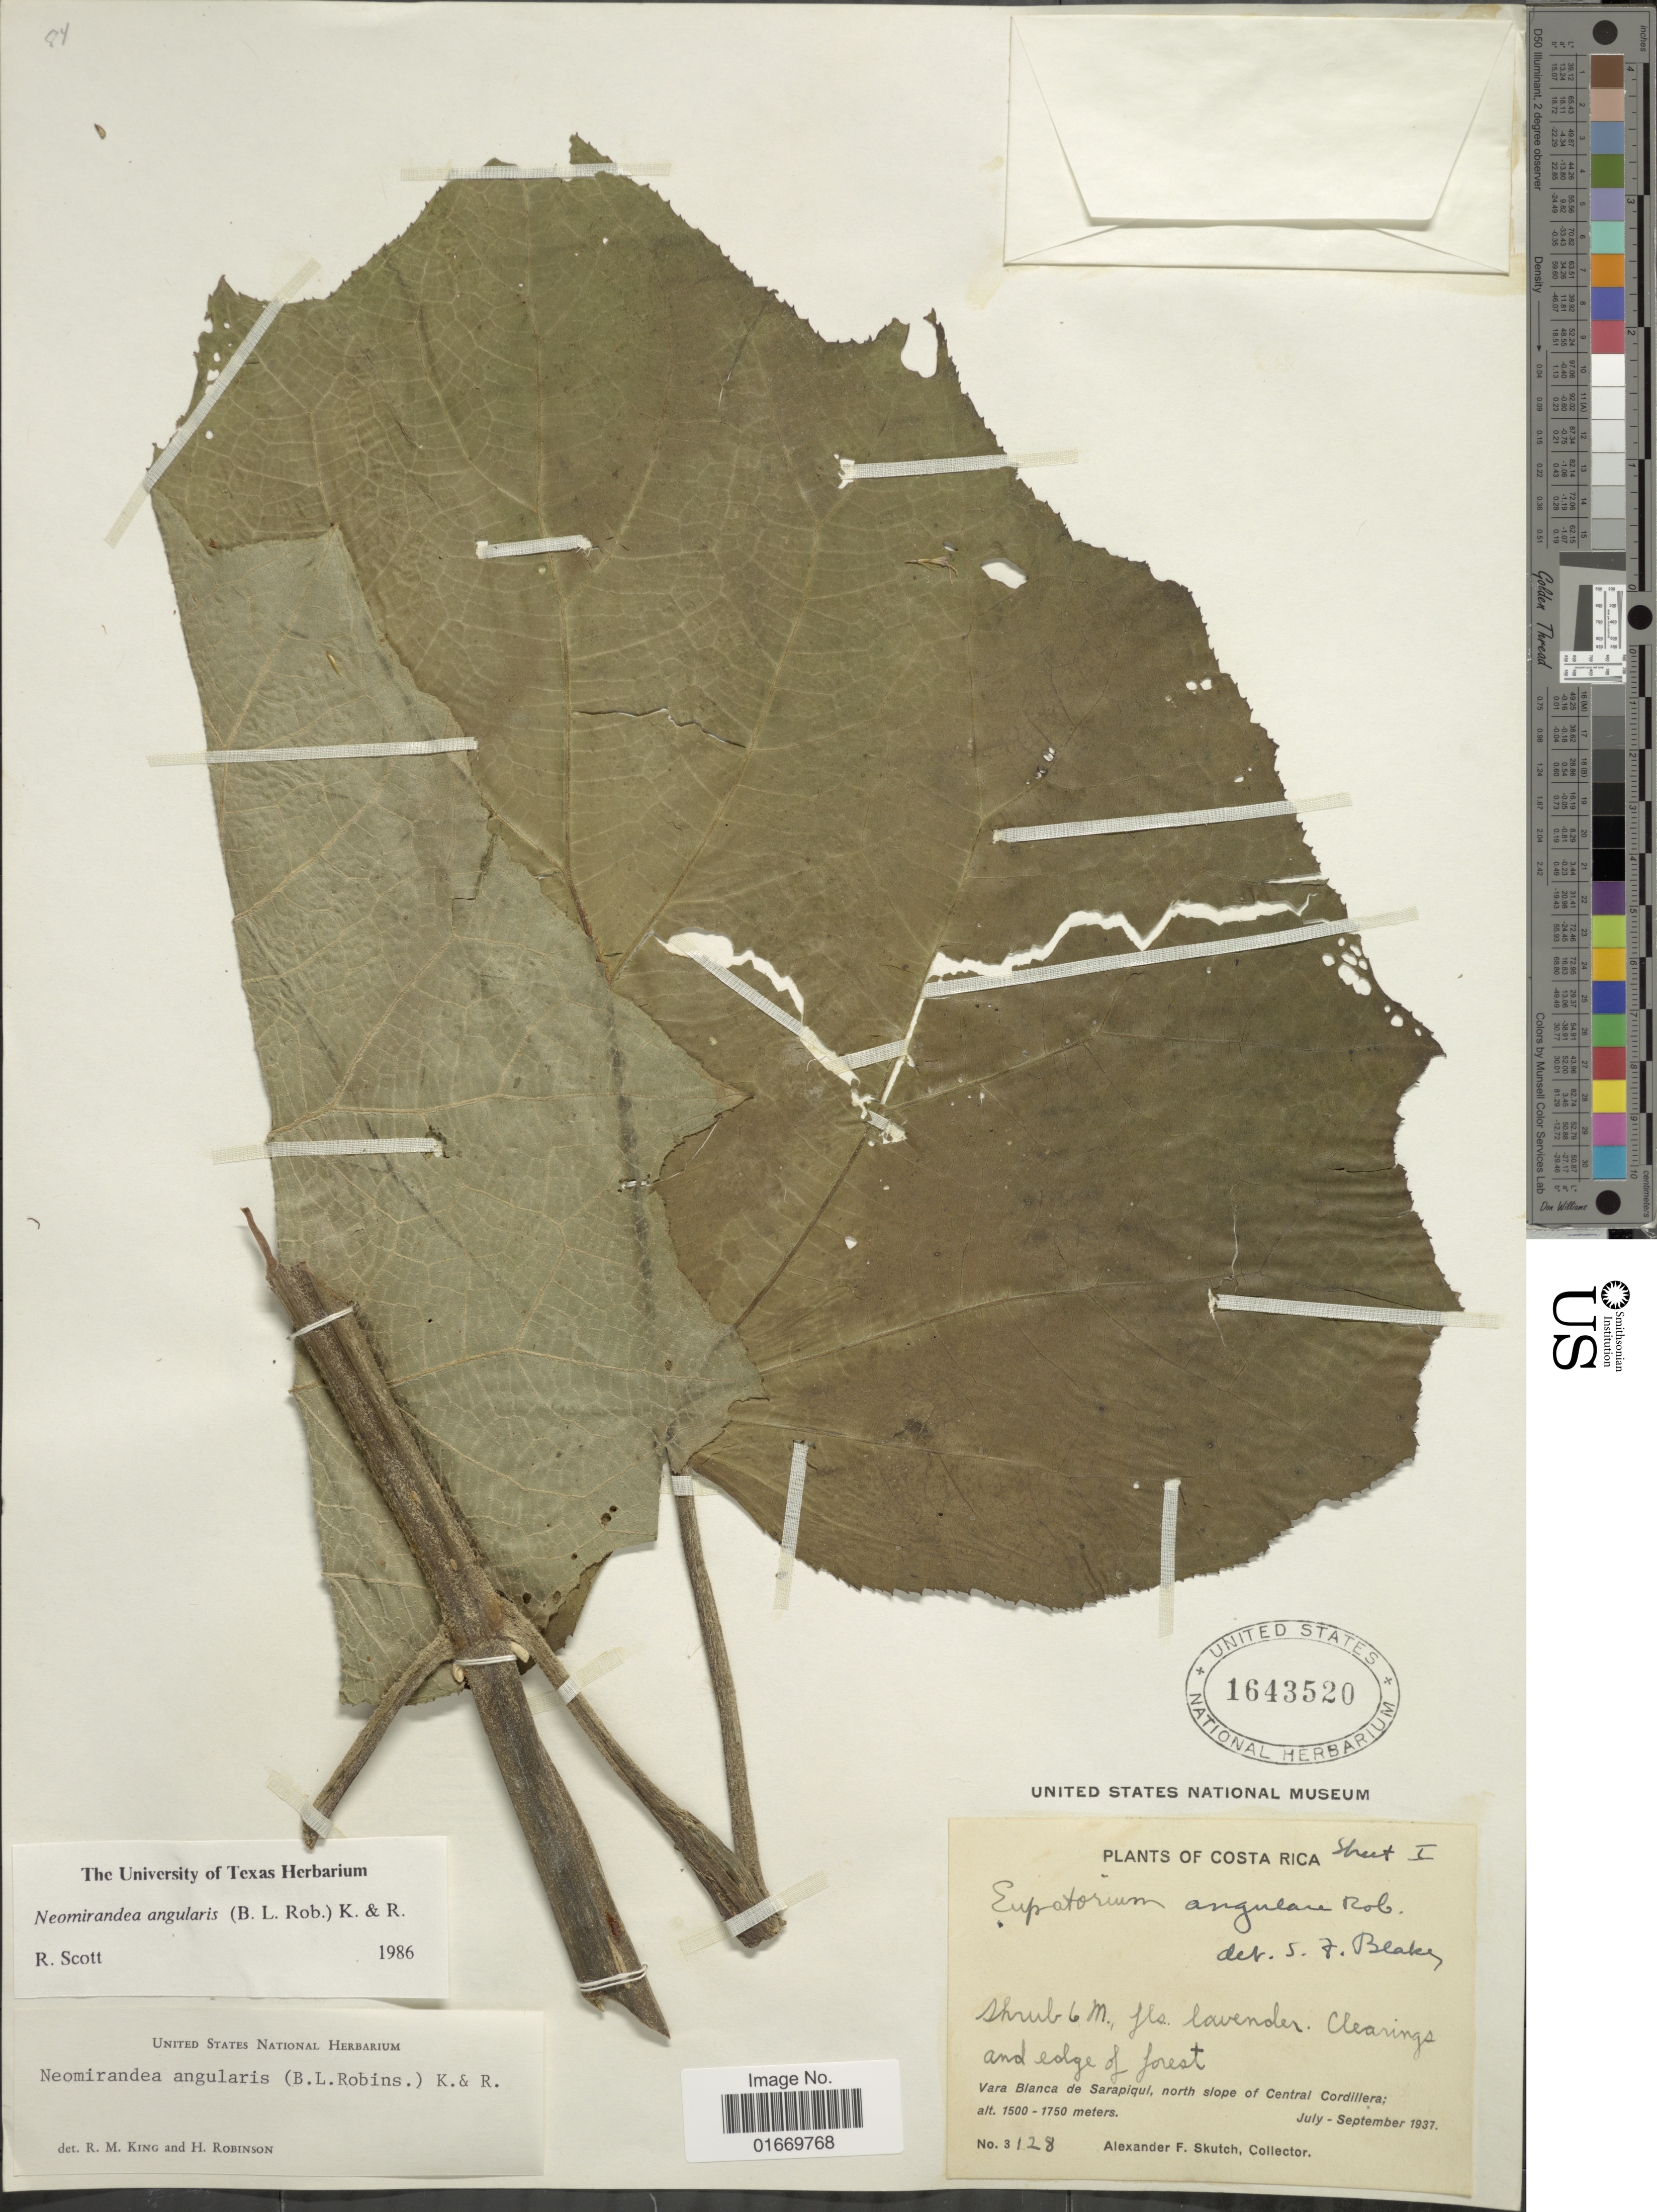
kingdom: Plantae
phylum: Tracheophyta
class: Magnoliopsida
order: Asterales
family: Asteraceae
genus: Neomirandea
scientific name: Neomirandea angularis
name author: (B.L. Rob.) R.M. King & H. Rob.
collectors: A. F. Skutch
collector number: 3128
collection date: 1937-07/1937-09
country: Costa Rica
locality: Costa Rica. Vara Blanca de Sarapiqui, north slope of Central Cordillera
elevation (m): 1500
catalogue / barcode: US 1643520